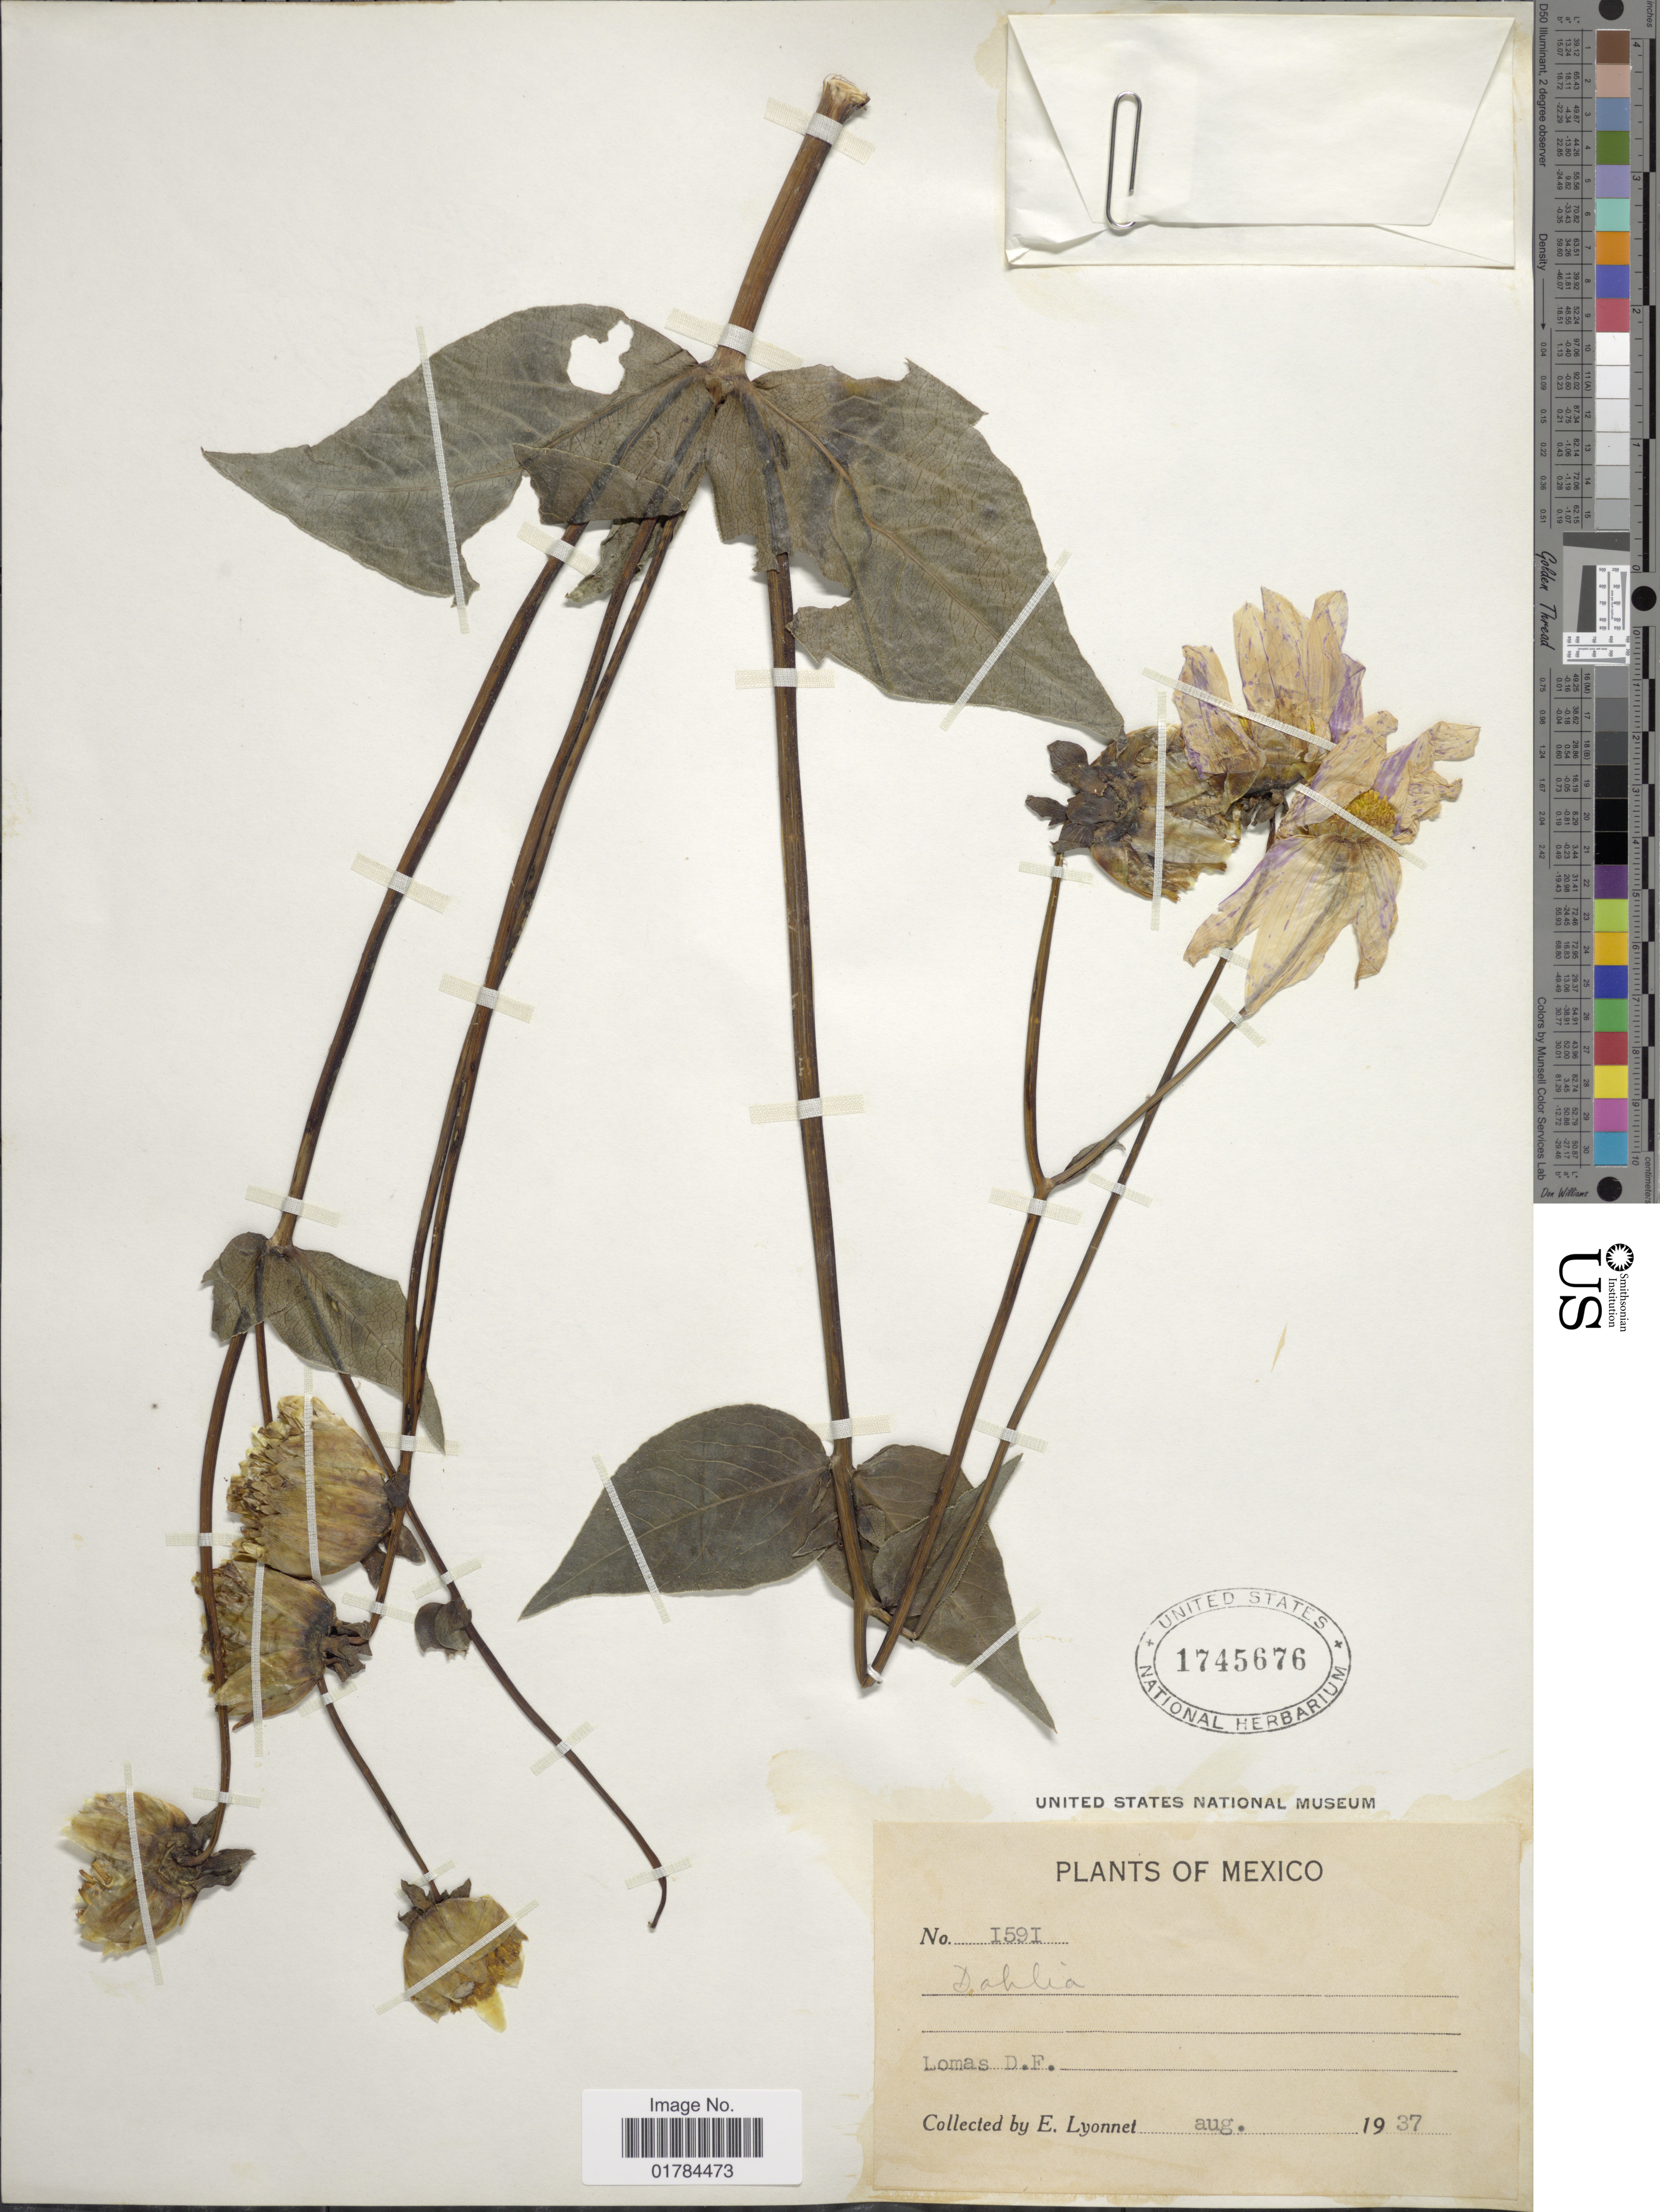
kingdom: Plantae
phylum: Tracheophyta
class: Magnoliopsida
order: Asterales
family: Asteraceae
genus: Dahlia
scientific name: Dahlia sp.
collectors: E. Lyonnet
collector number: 1591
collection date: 1937-08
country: Mexico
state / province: Distrito Federal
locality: Lomas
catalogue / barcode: US 1745676